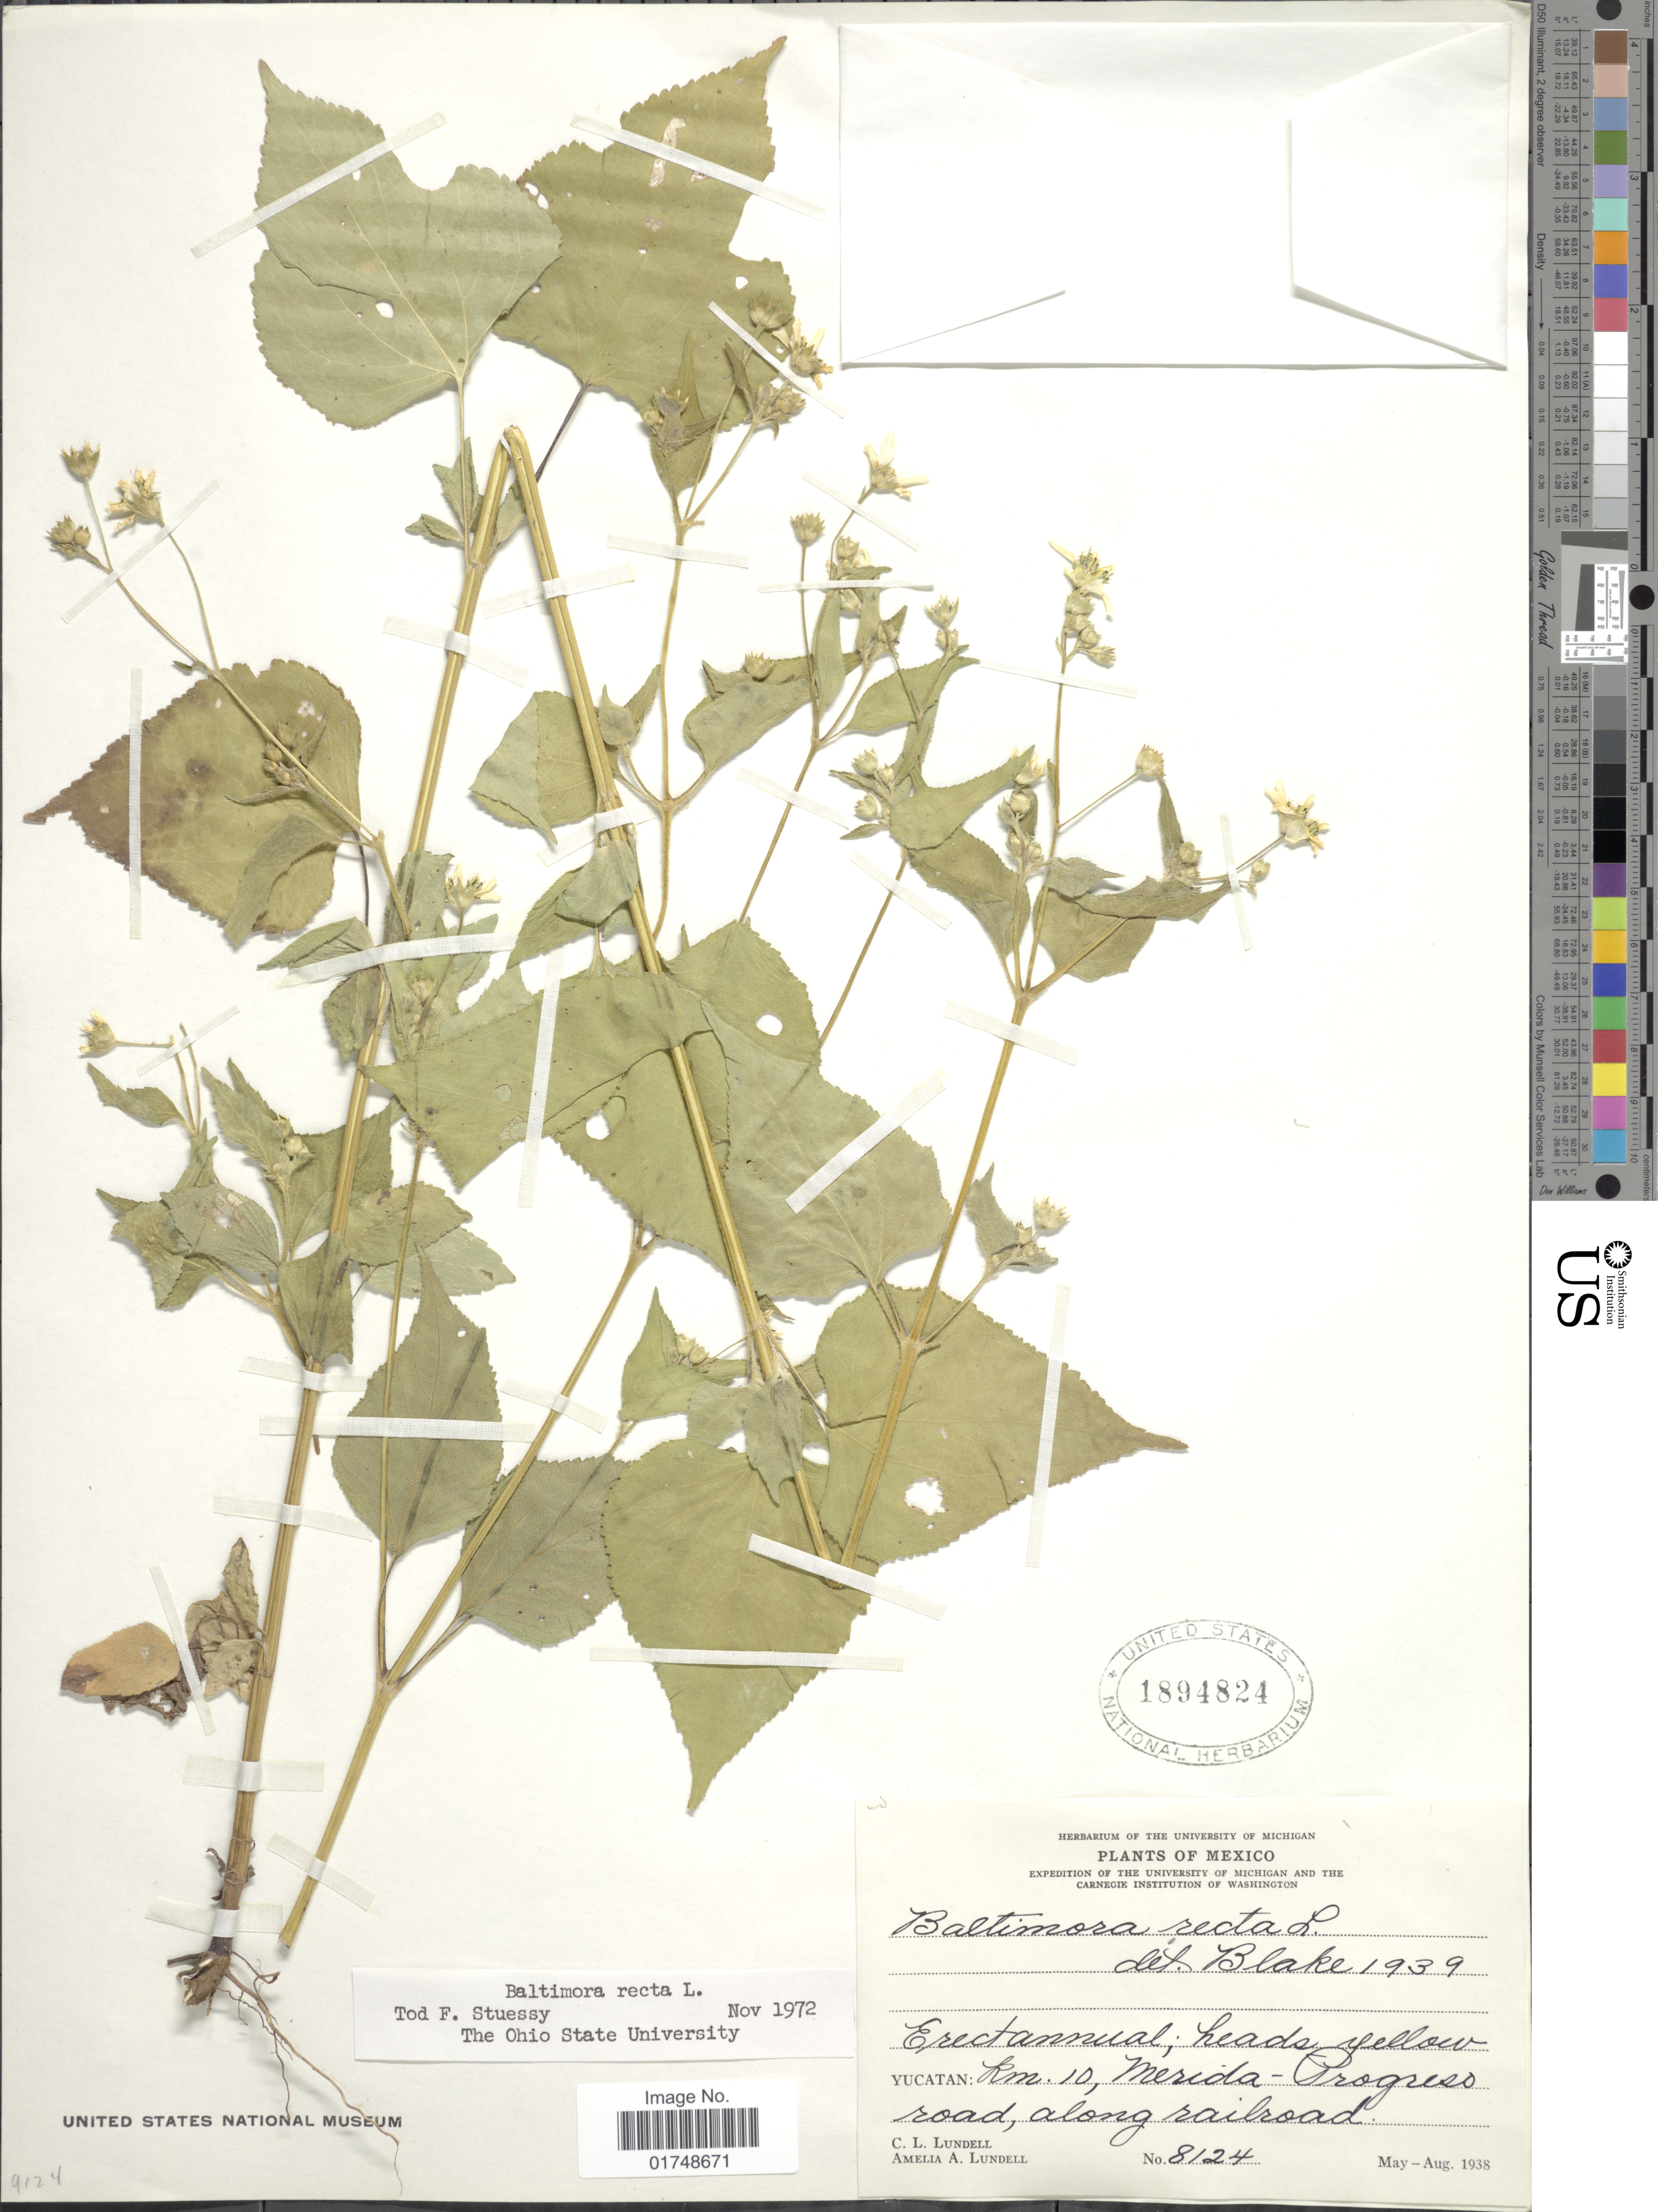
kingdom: Plantae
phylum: Tracheophyta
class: Magnoliopsida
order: Asterales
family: Asteraceae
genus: Baltimora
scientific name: Baltimora recta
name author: L.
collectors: C. L. Lundell & A. A. Lundell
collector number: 8124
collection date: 1938-05/1938-08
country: Mexico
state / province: Yucatán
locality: Yucatán: km. 10, Merida-Progreso road, along railroad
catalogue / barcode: US 1894824